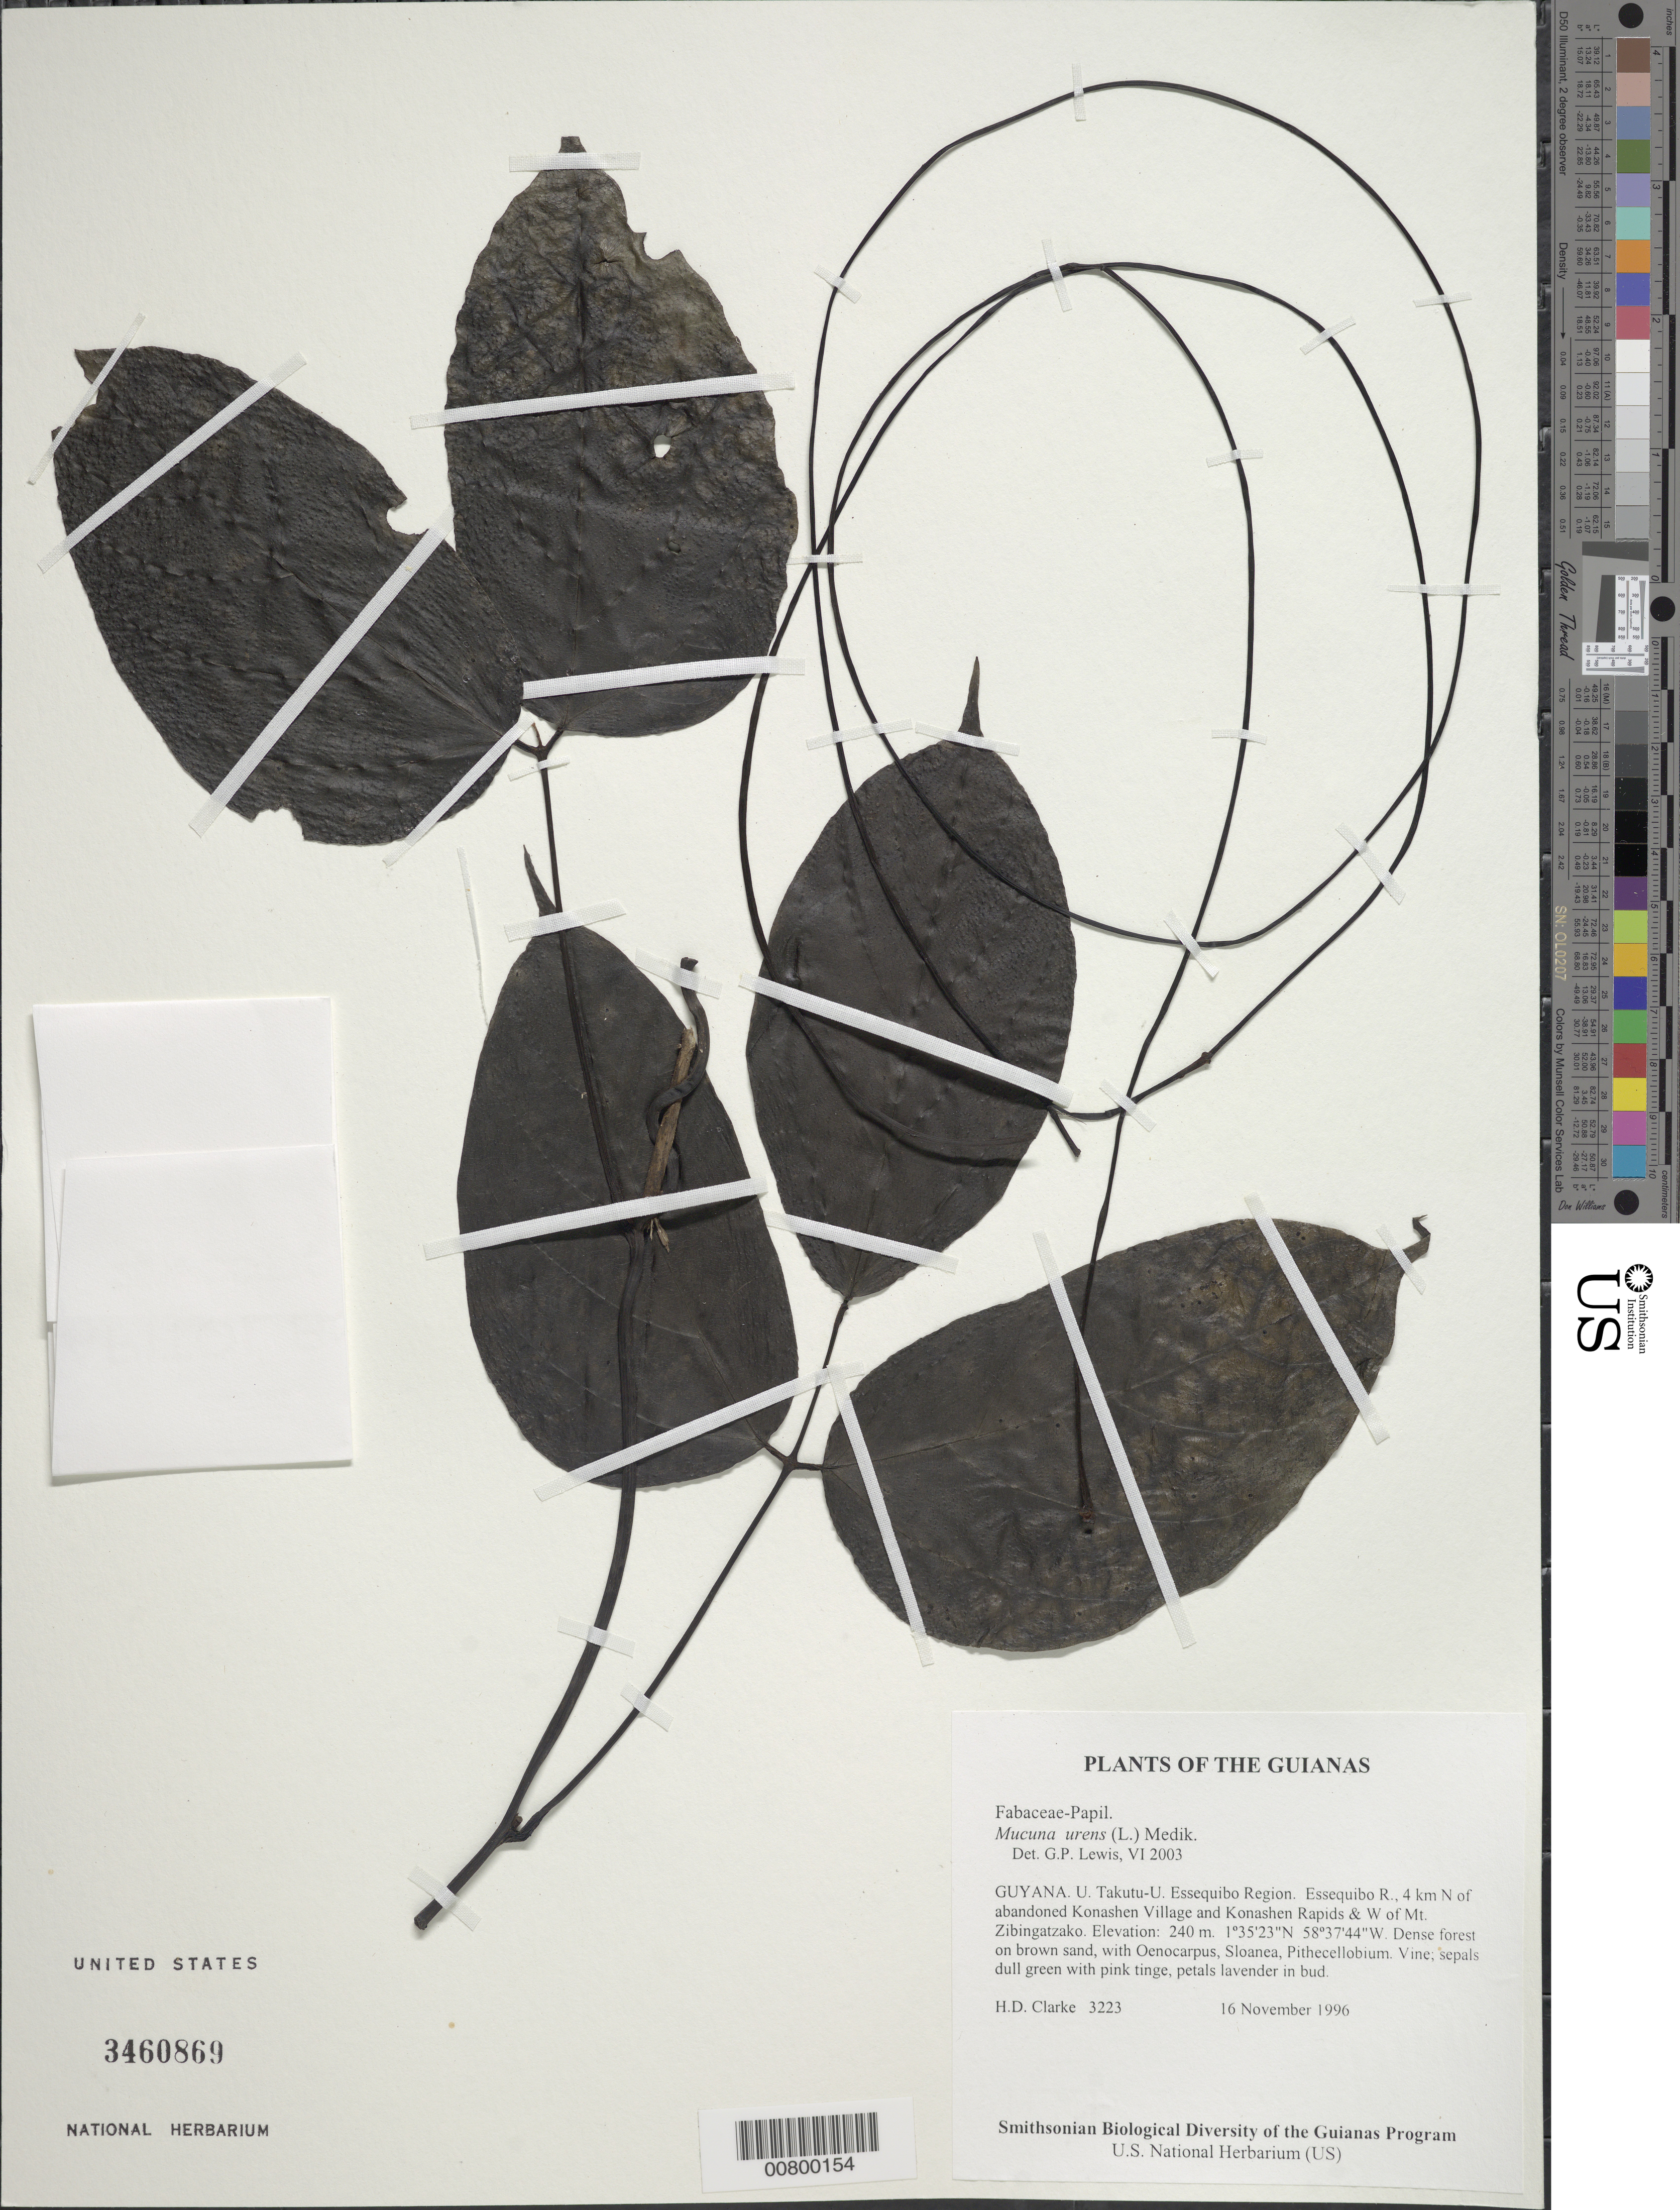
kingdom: Plantae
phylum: Tracheophyta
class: Magnoliopsida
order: Fabales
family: Fabaceae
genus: Mucuna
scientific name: Mucuna urens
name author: (L.) Medik.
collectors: H. D. Clarke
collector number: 3223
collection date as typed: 16 November 1996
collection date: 1996-11-16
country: Guyana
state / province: U. Takutu-U. Essequibo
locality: Essequibo R., 4 km N of abandoned Konashen Village and Konashen Rapids & W of Mt. Zibingatzako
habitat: Dense forest on brown sand, with Oenocarpus, Sloanea, Pithecellobium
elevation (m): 240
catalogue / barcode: US 3460869